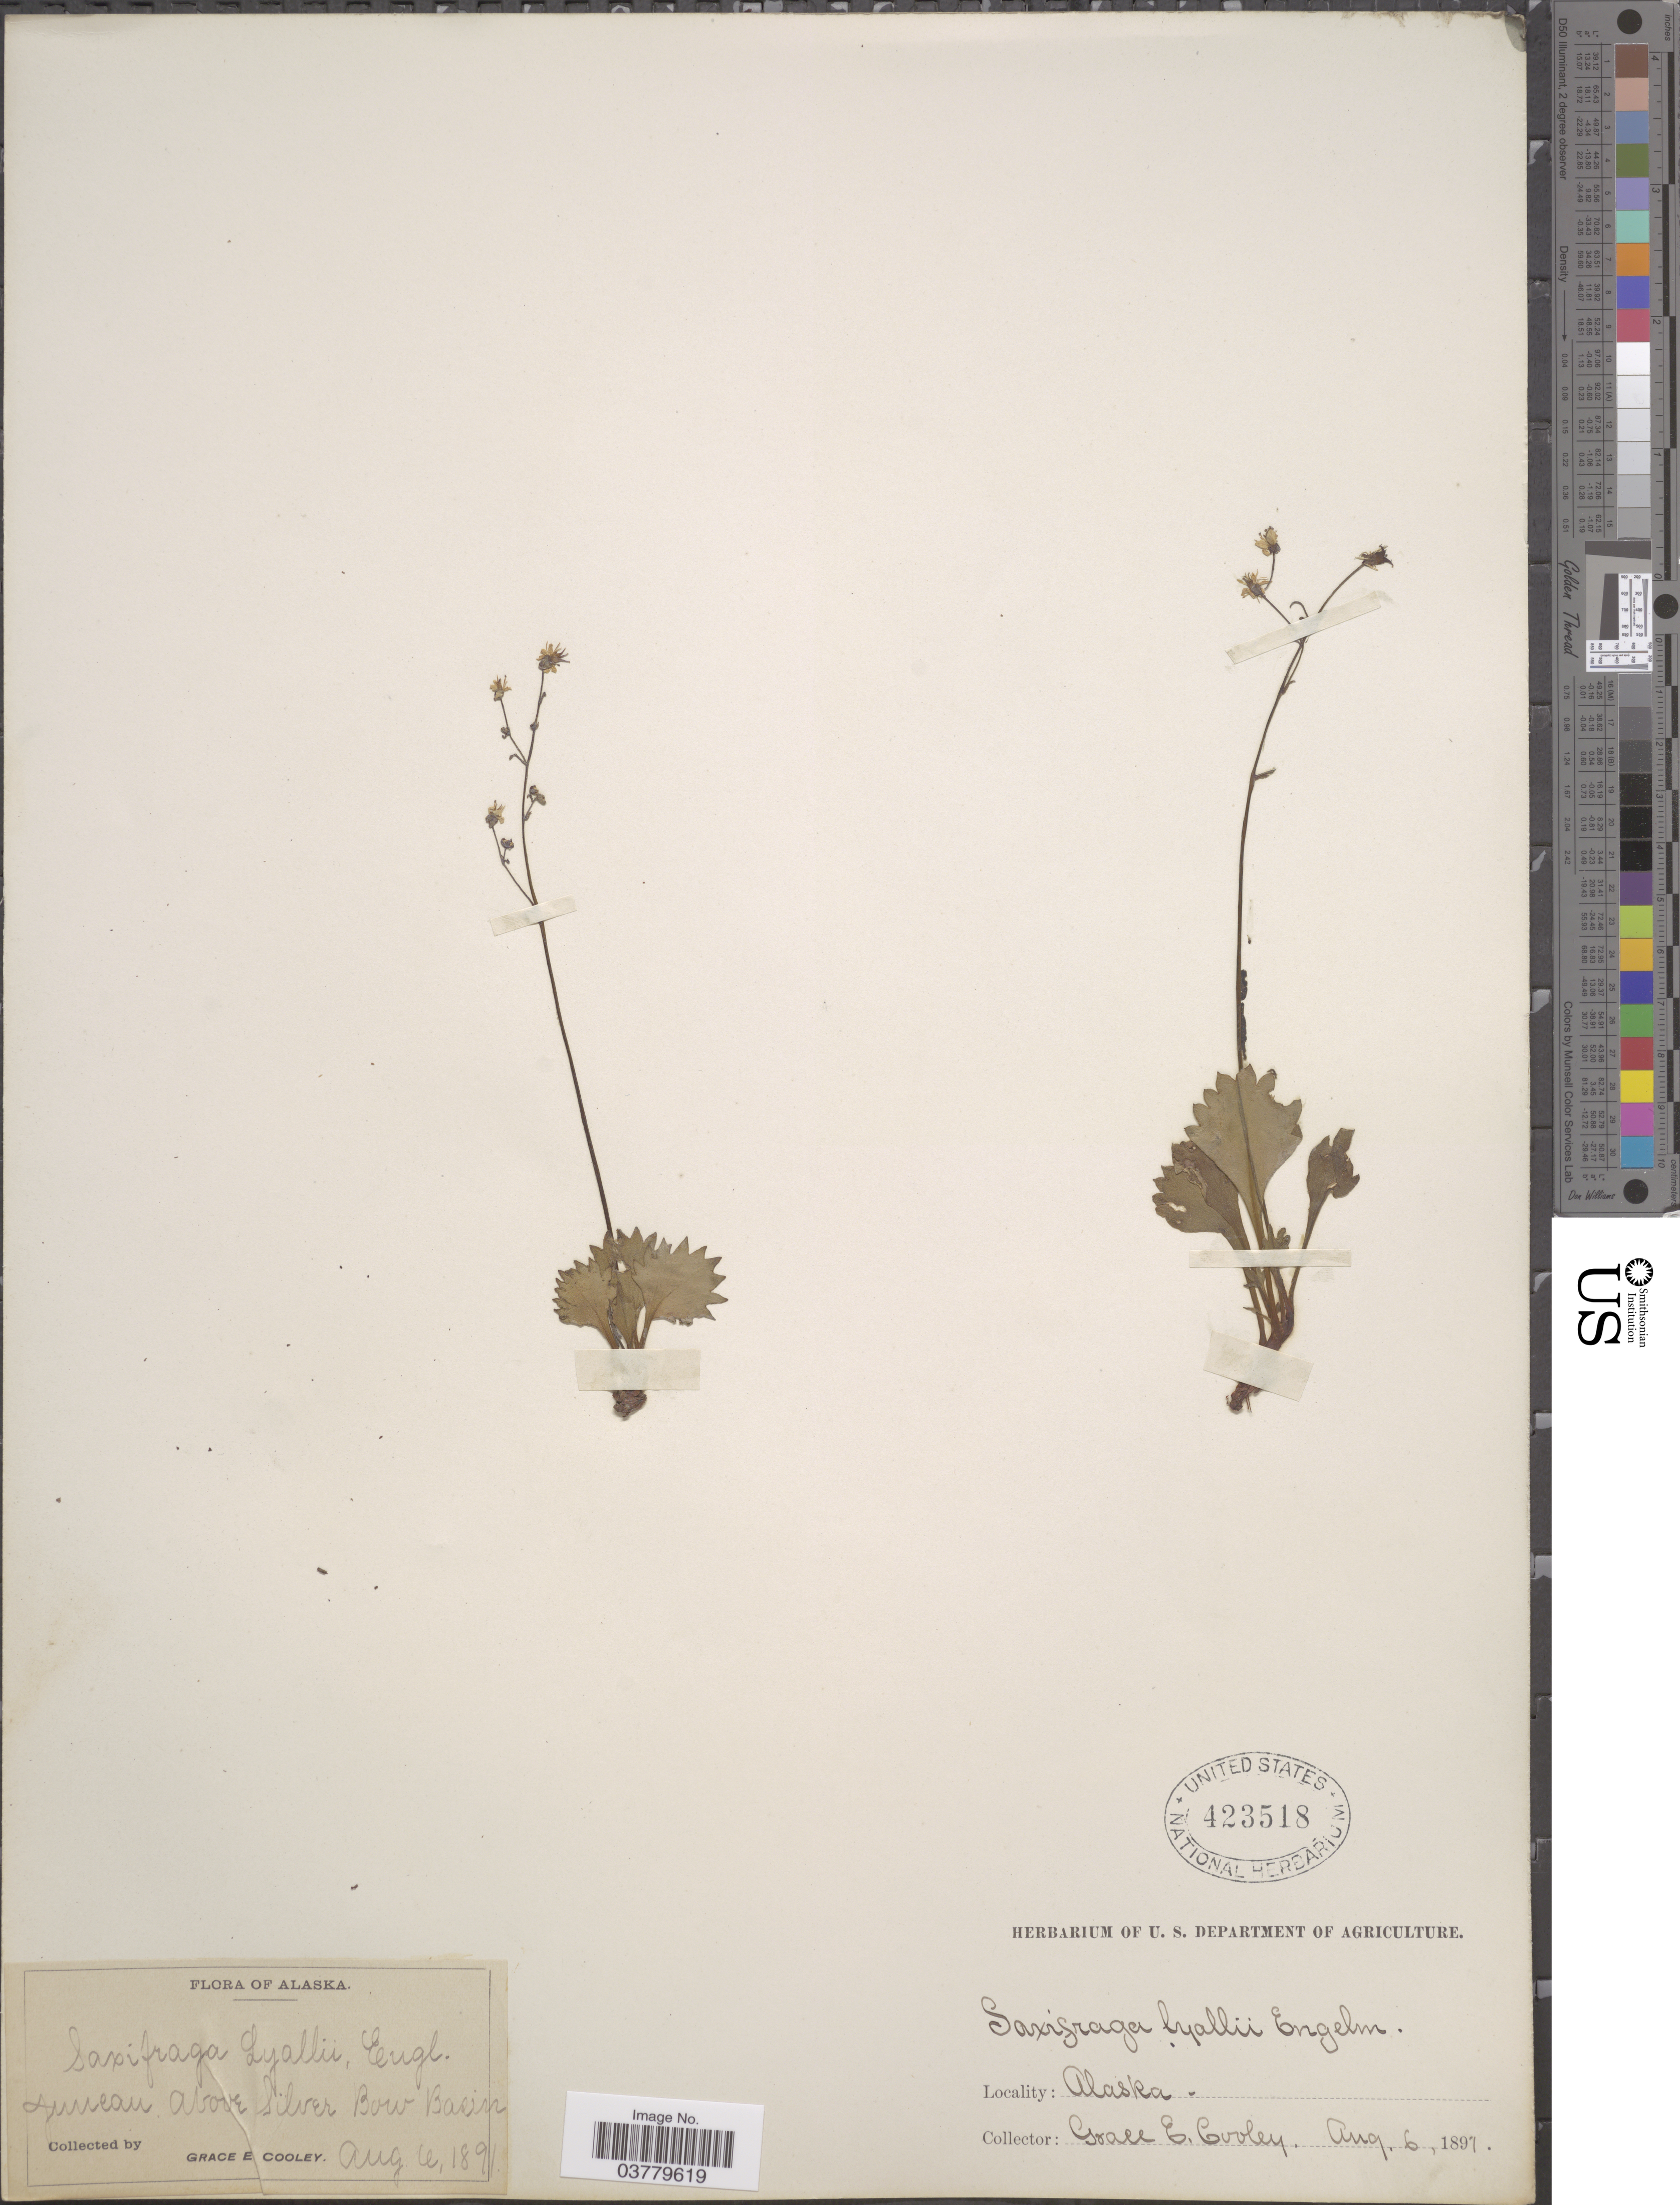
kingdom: Plantae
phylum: Tracheophyta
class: Magnoliopsida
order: Saxifragales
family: Saxifragaceae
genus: Micranthes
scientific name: Micranthes lyalii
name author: (Engl.) Small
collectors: G. E. Cooley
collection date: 1897-08-06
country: United States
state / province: Alaska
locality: Juneau above Silver Bow Basin.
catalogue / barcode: US 423518